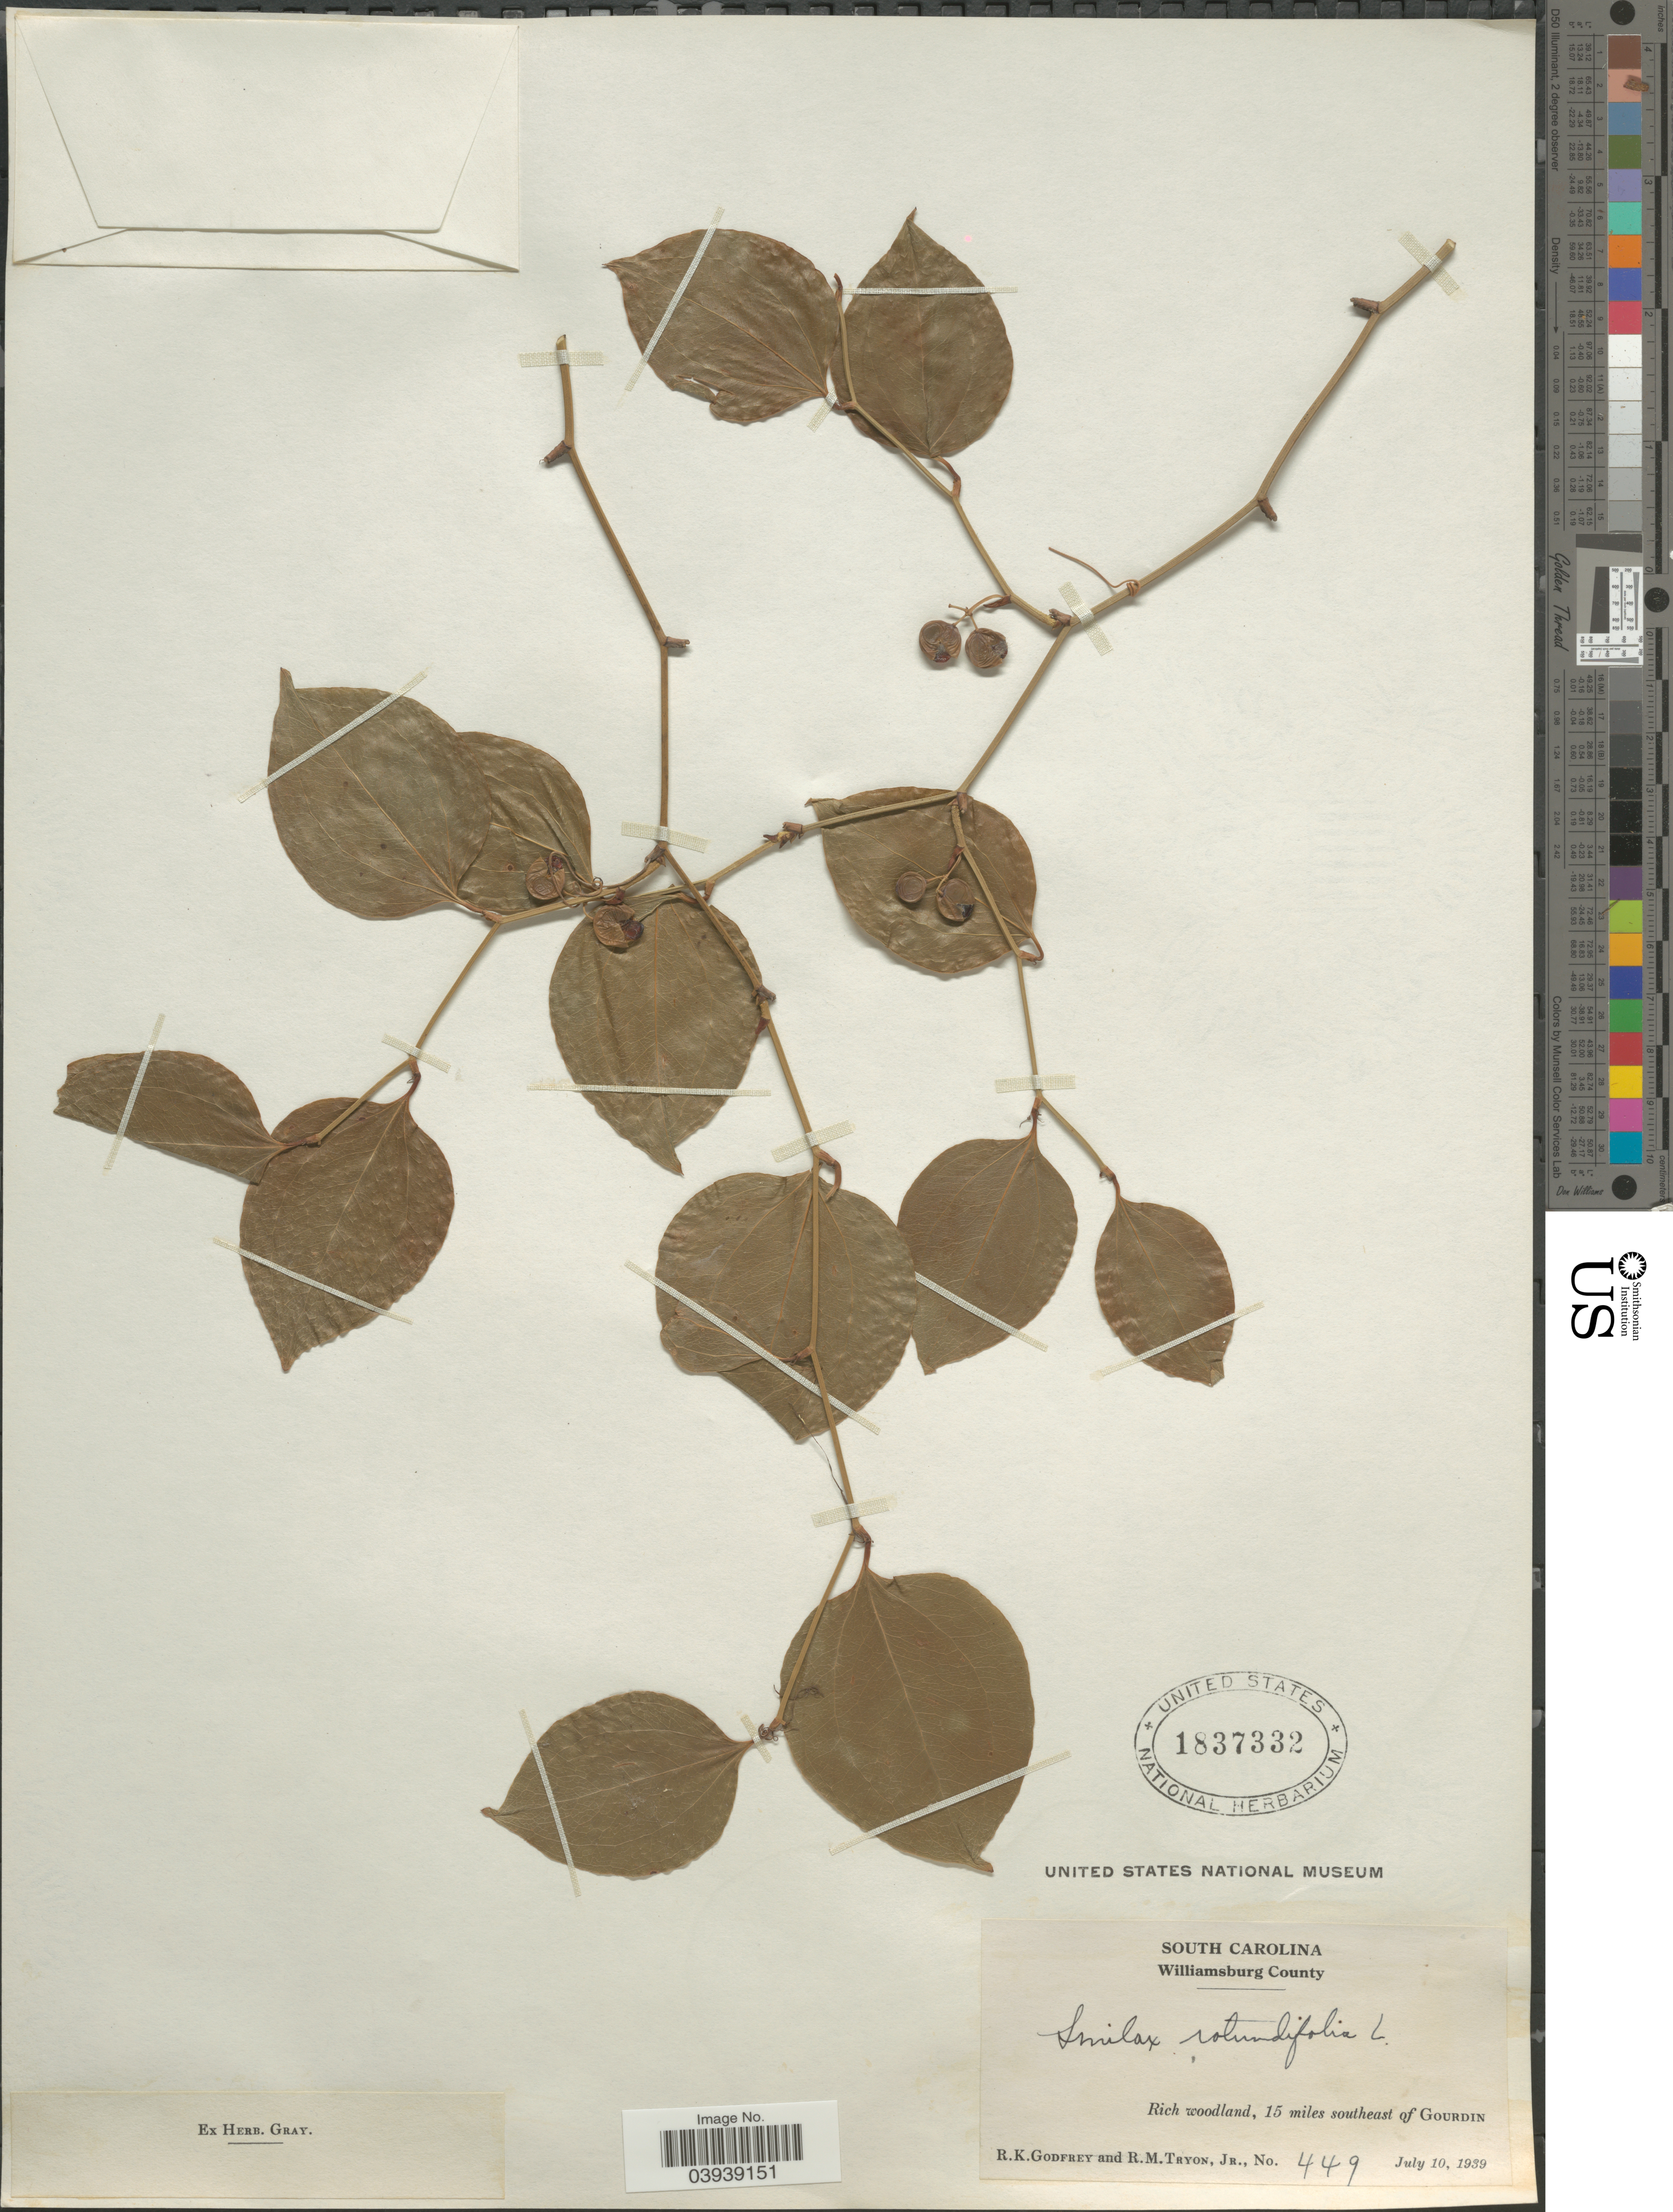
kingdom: Plantae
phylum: Tracheophyta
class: Liliopsida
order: Liliales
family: Smilacaceae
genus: Smilax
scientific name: Smilax rotundifolia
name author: L.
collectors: R. K. Godfrey & R. Tryon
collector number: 449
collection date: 1939-07-10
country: United States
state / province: South Carolina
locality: Williamsburg County. Rich woodland, 15 miles southeast of Gourdin.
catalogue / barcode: US 1837332